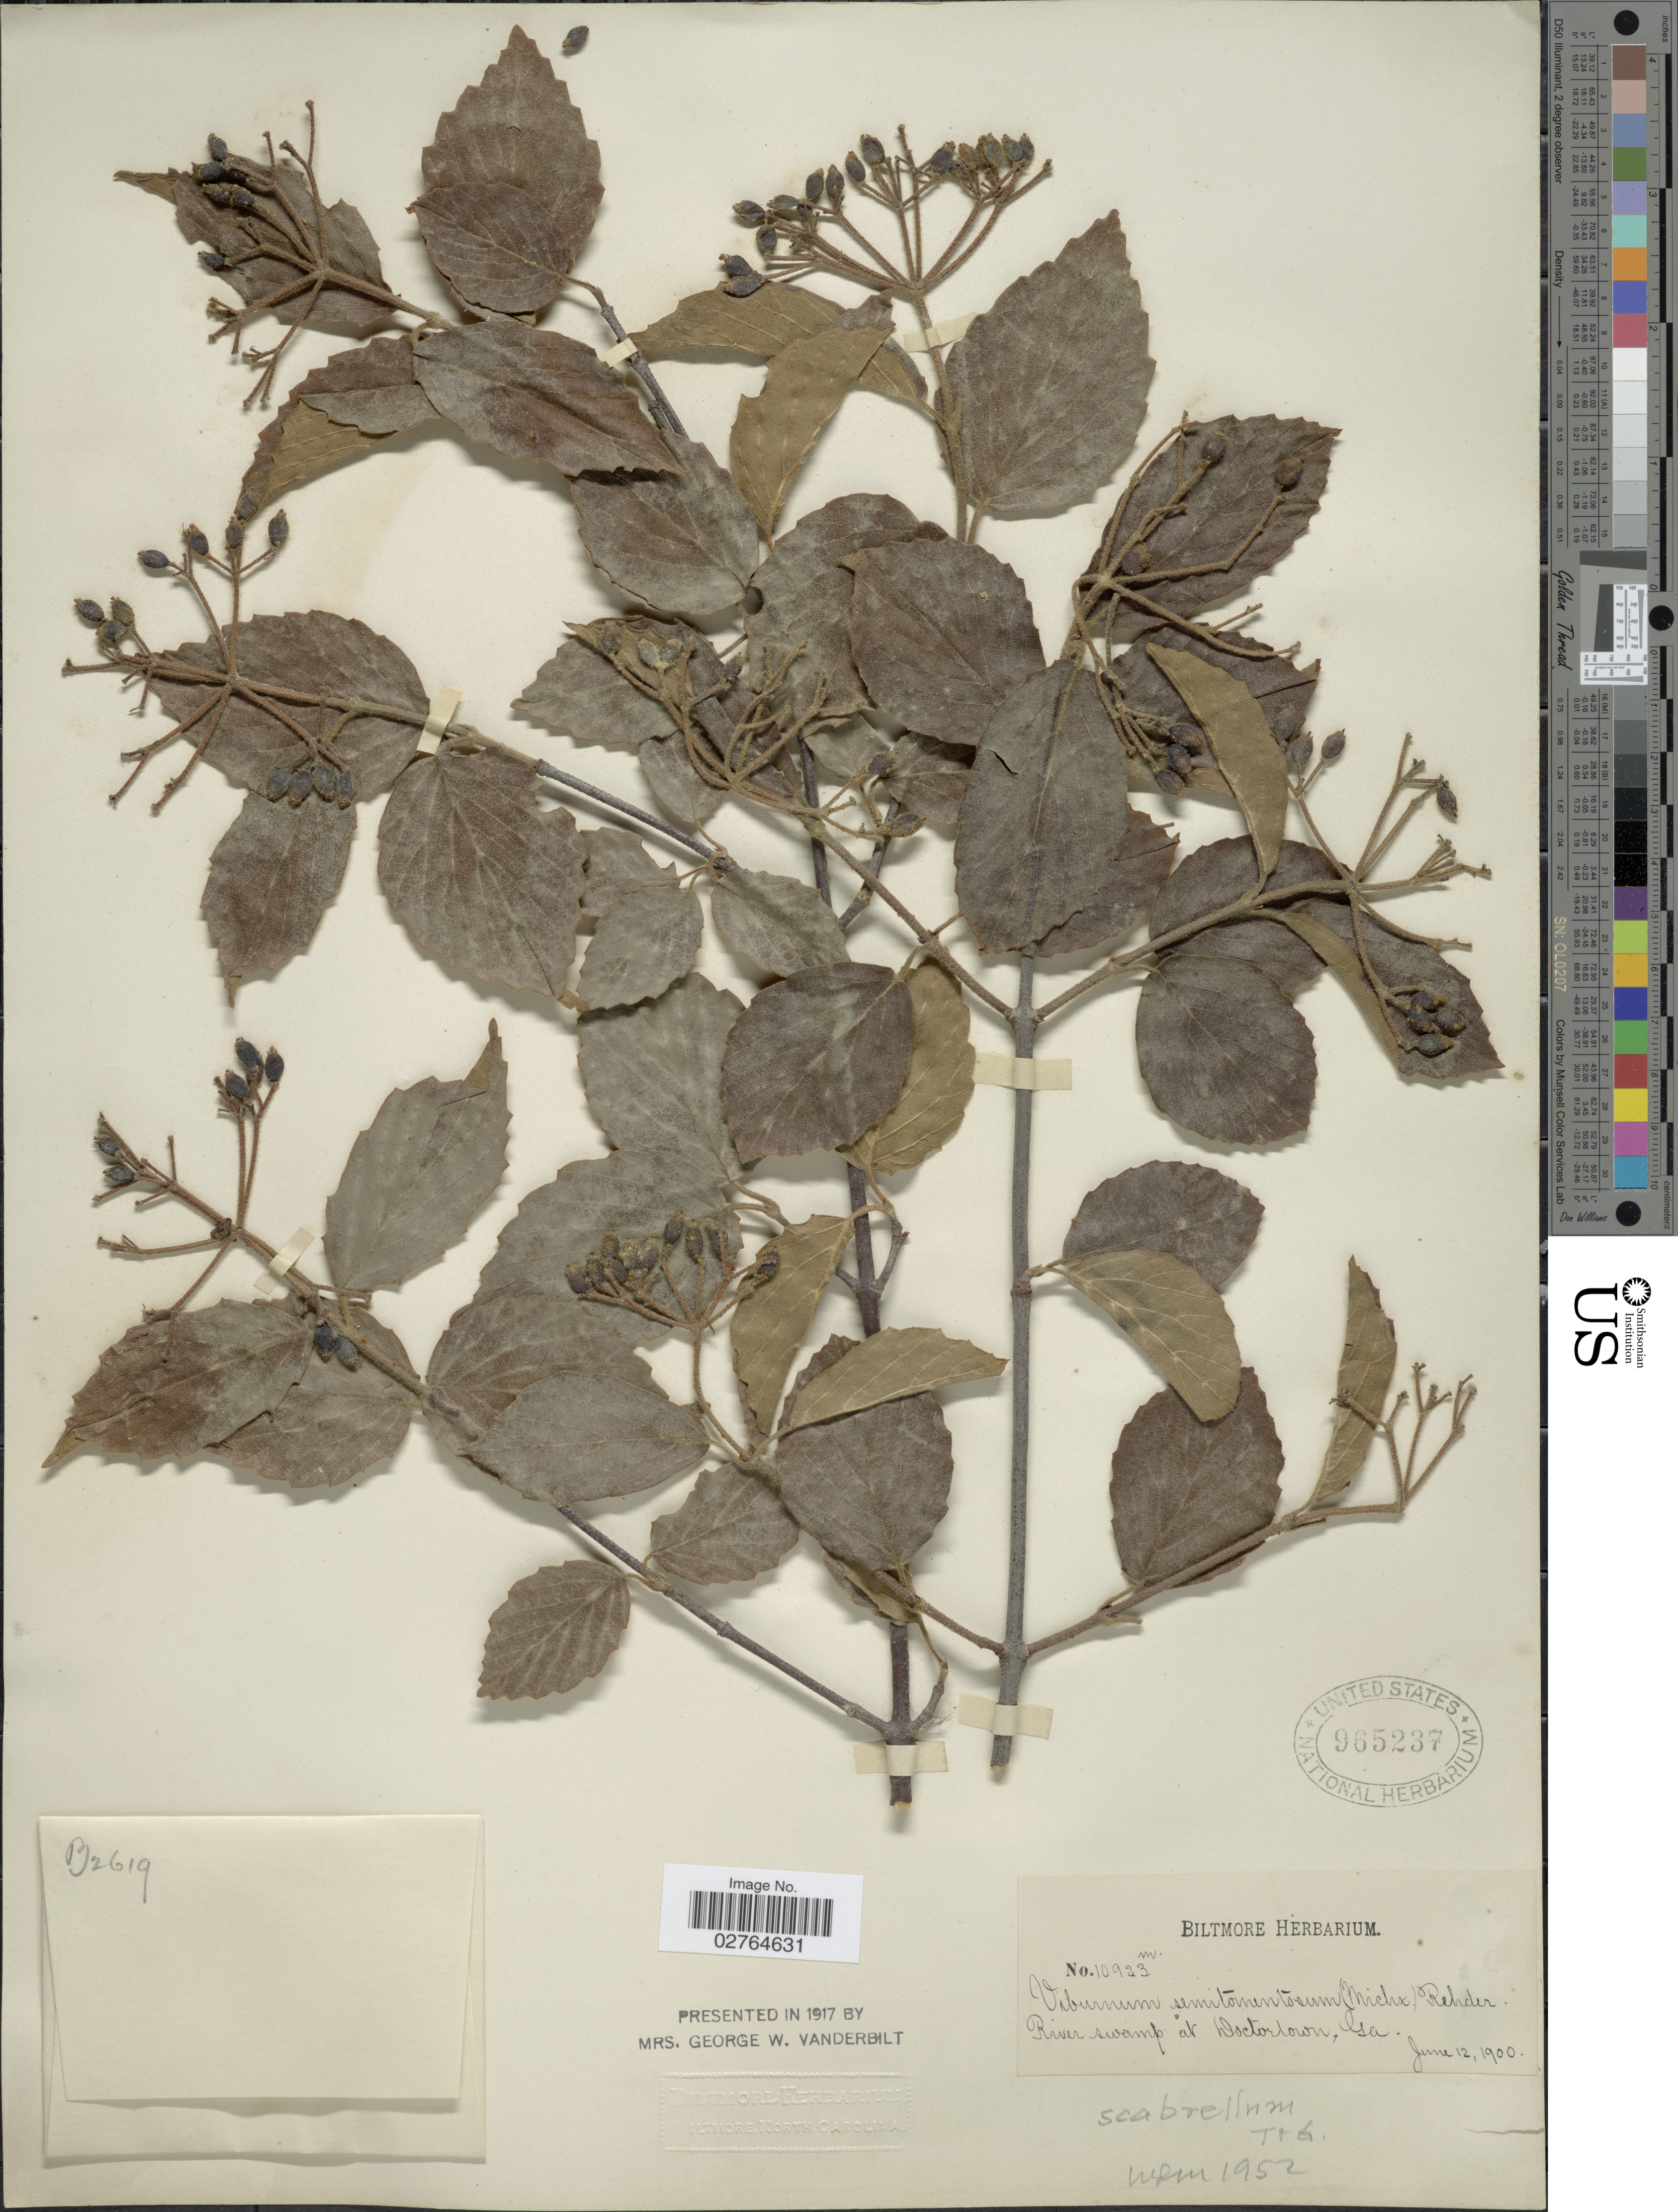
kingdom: Plantae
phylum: Tracheophyta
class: Magnoliopsida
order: Dipsacales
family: Viburnaceae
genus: Viburnum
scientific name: Viburnum scabrellum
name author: (Torr. & A. Gray) Chapm.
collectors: ex herb. Biltmore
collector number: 10923m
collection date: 1900-06-12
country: United States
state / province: Georgia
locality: River swamp at Doctortown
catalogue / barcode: US 965237